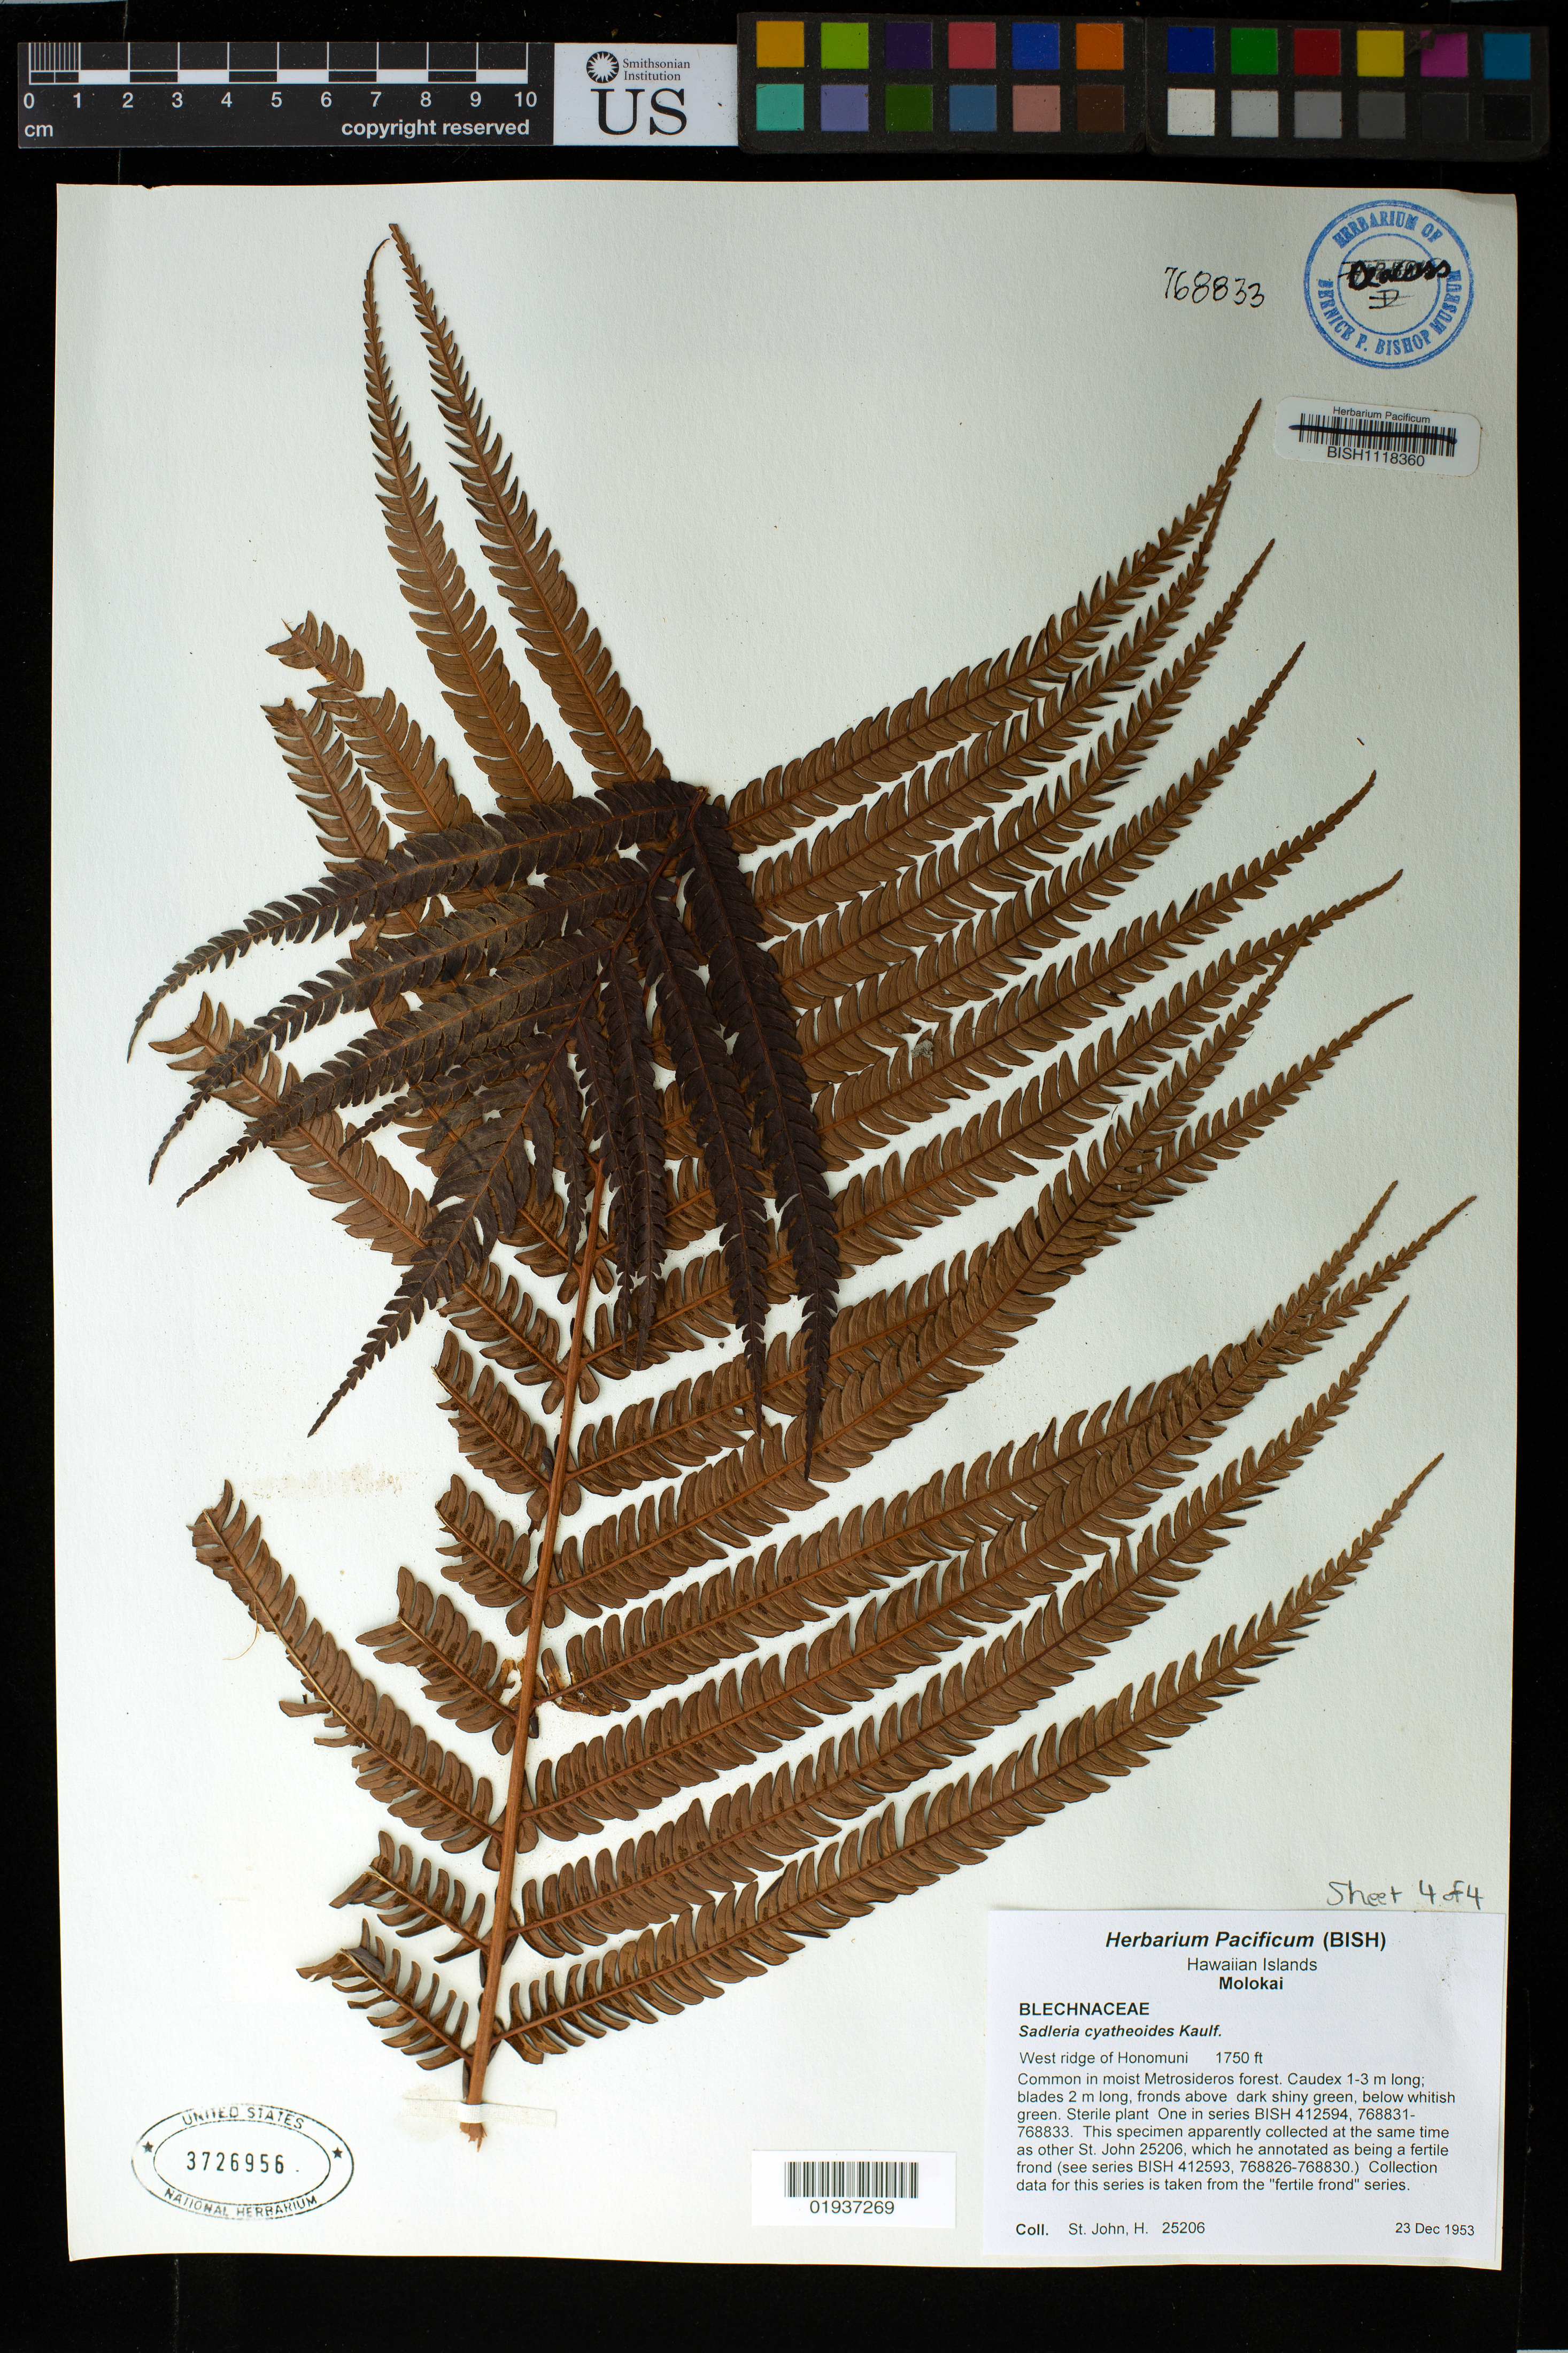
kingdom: Plantae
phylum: Tracheophyta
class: Polypodiopsida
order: Polypodiales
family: Blechnaceae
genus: Sadleria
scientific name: Sadleria cyatheoides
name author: Kaulf.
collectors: H. St. John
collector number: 25206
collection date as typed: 23 Dec 1953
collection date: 1953-12-23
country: United States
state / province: Hawaii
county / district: Maui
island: Moloka'i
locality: W ridge of Honomuni, Molokai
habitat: Moist forest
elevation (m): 533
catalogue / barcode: US 3726956